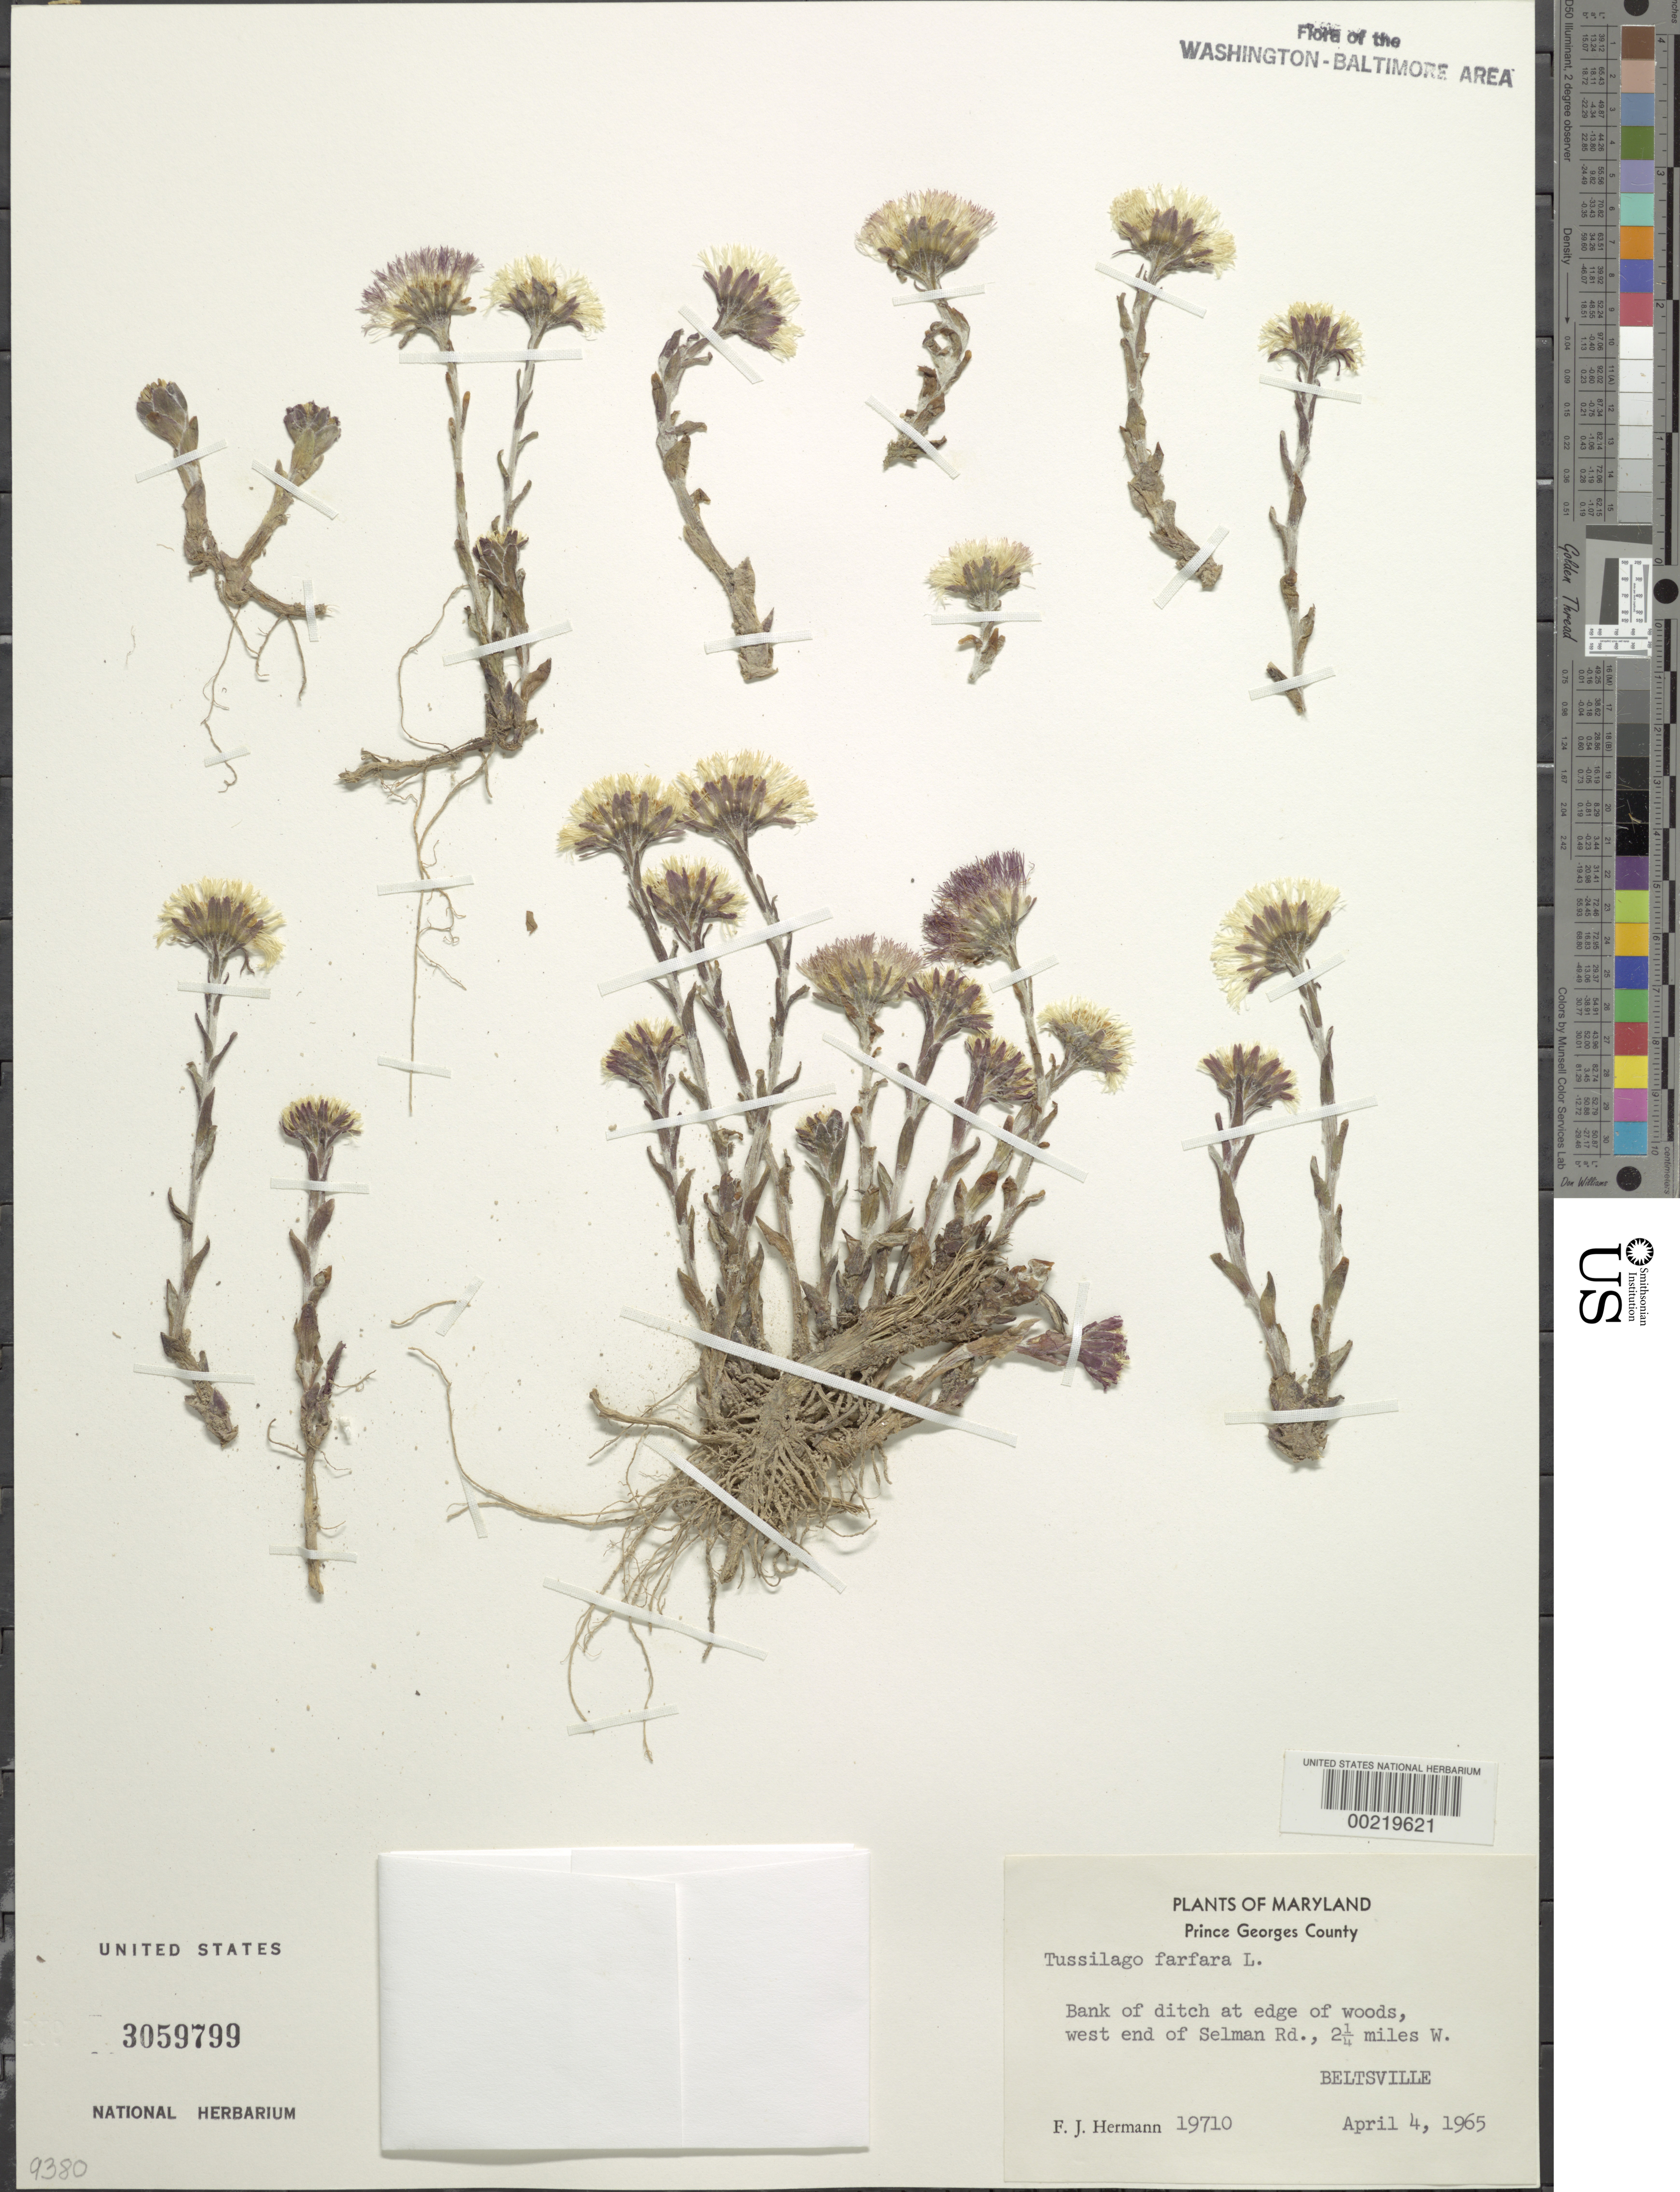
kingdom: Plantae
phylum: Tracheophyta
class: Magnoliopsida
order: Asterales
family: Asteraceae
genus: Tussilago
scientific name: Tussilago farfara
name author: L.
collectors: F. J. Hermann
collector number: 19710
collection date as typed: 04 Apr 1965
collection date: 1965-04-04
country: United States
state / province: Maryland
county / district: Prince George's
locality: Selman Road west of Beltsville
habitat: Ditch bank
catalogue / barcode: US 3059799